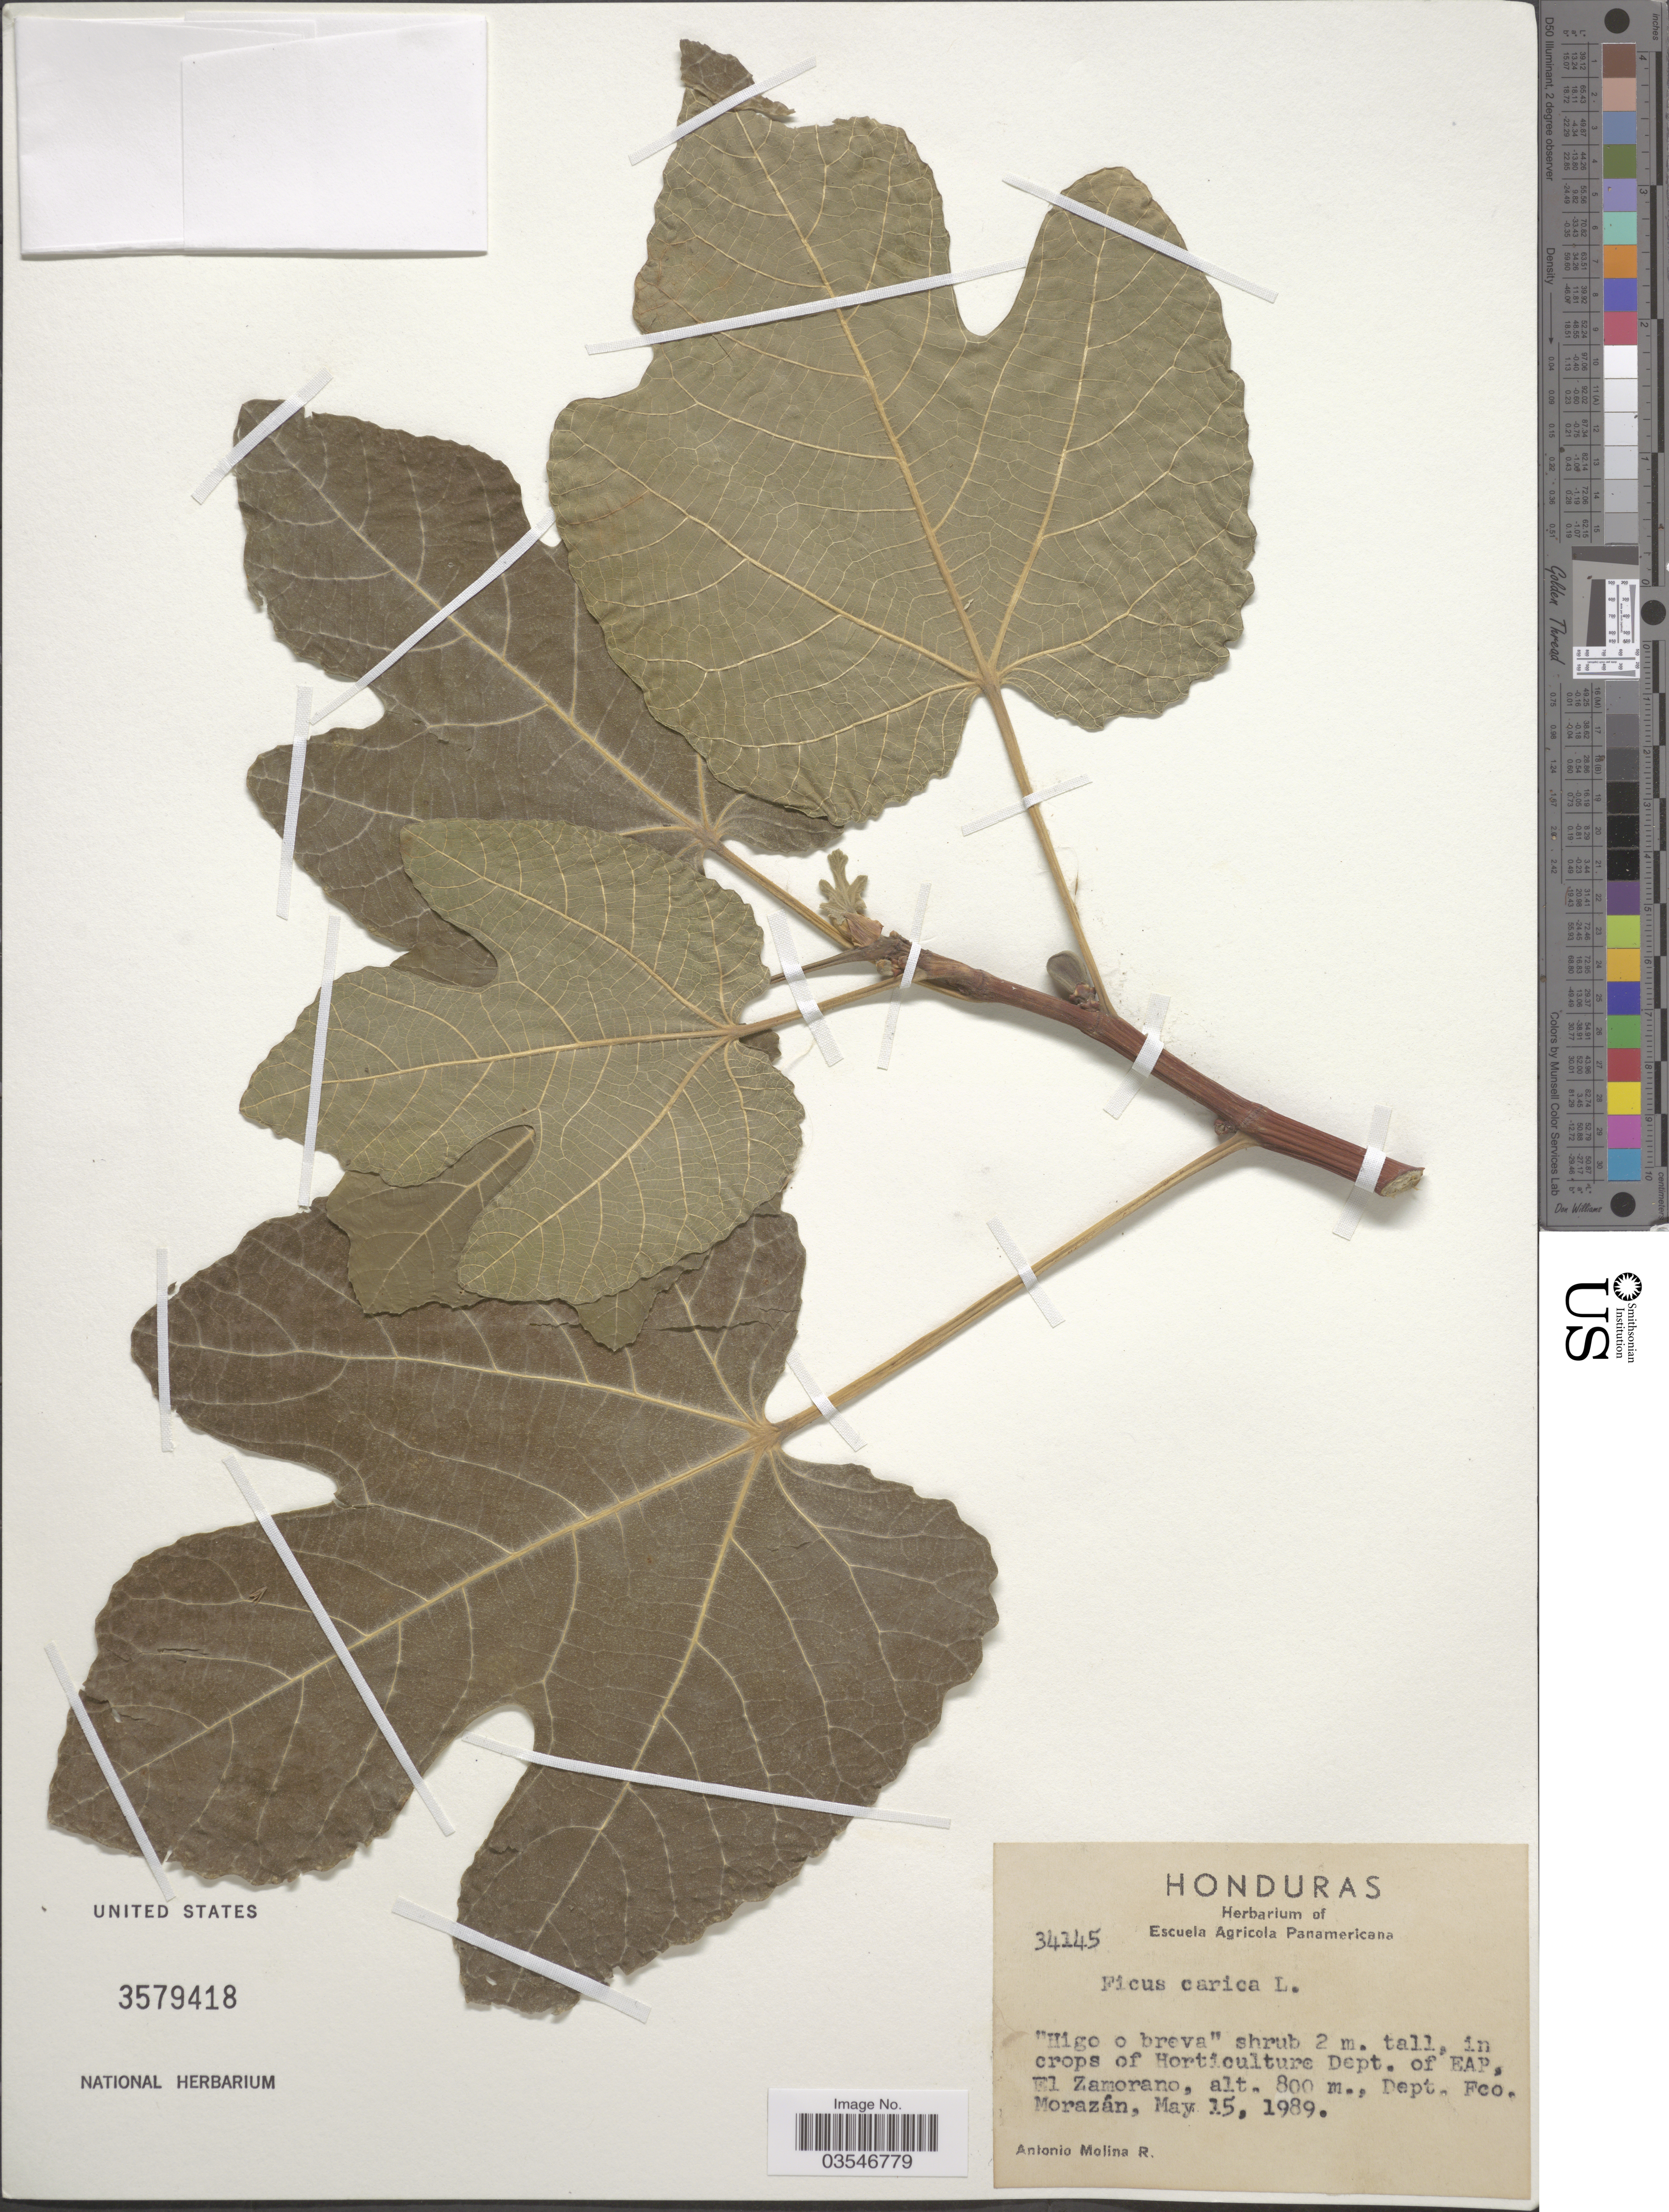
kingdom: Plantae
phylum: Tracheophyta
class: Magnoliopsida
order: Rosales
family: Moraceae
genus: Ficus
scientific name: Ficus carica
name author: L.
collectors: A. Molina R.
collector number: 34145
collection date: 1989-05-15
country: Honduras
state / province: Fco. Morazán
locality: In crops of Horticulture Dept. of EAP, El Zamorano, Dept. Fco. Morazán.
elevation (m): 800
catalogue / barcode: US 3579418